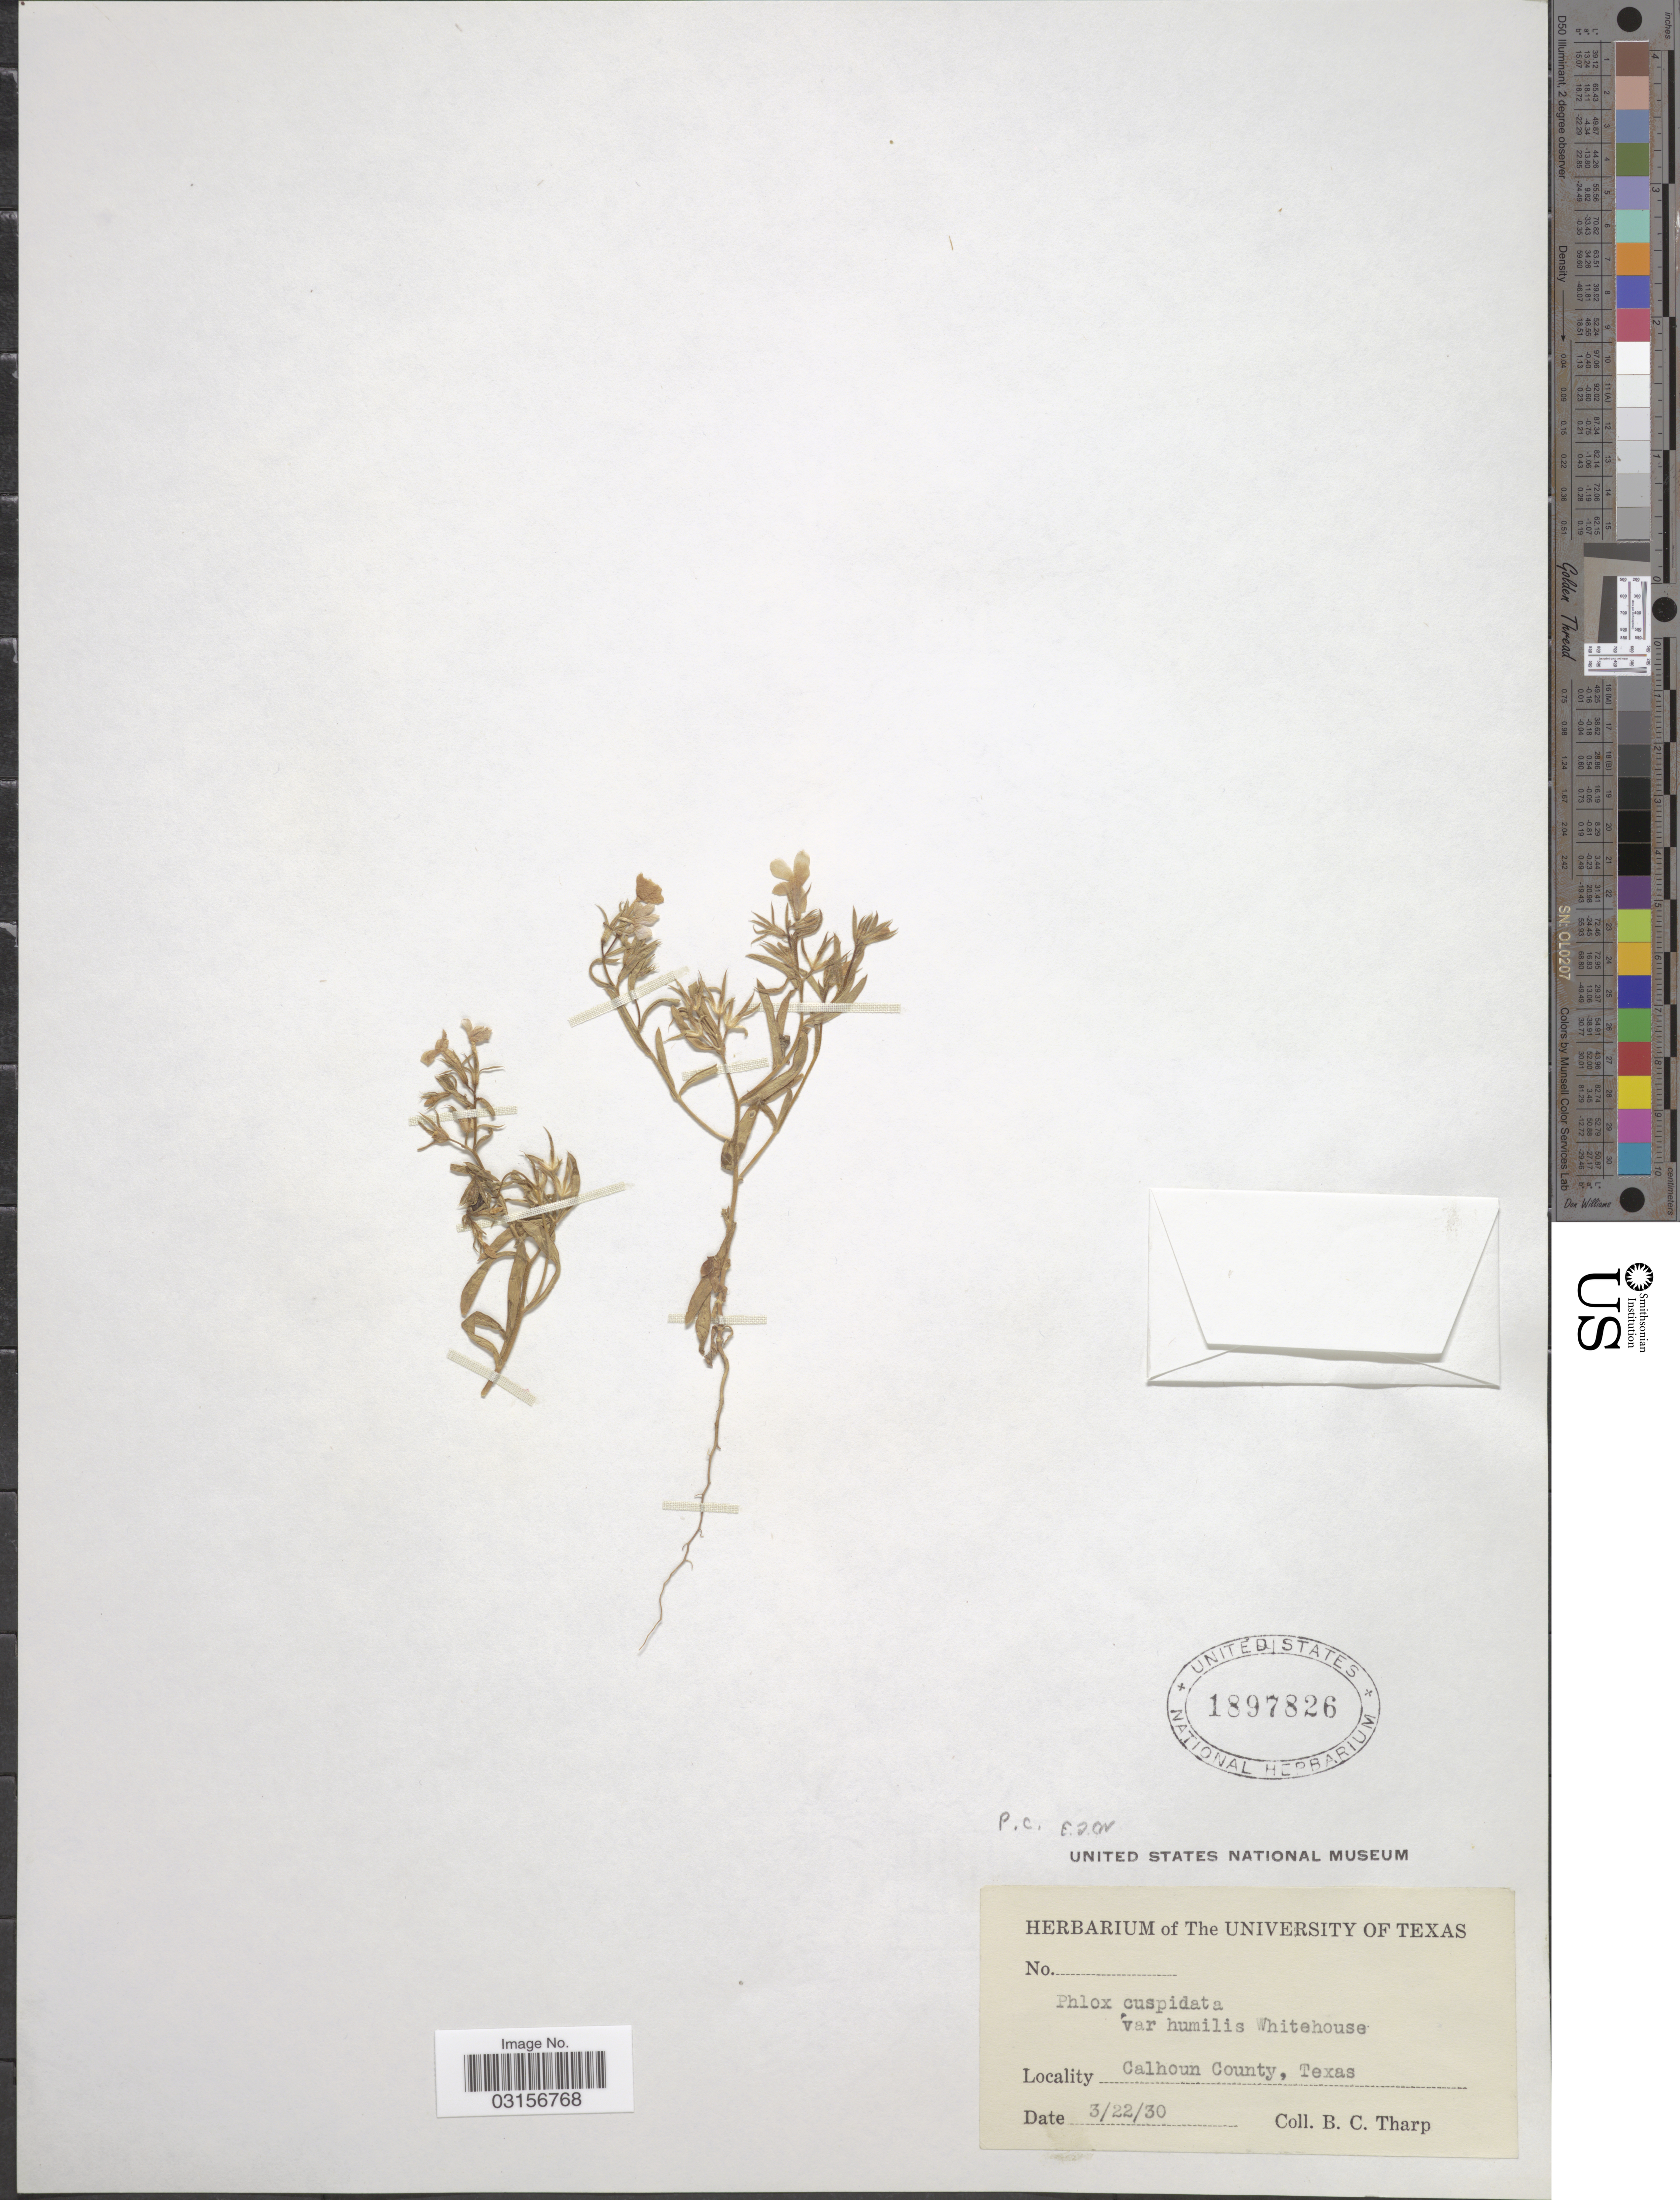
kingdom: Plantae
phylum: Tracheophyta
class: Magnoliopsida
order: Ericales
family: Polemoniaceae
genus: Phlox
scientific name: Phlox cuspidata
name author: Scheele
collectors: B. C. Tharp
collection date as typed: Transcribed d/m/y: 22/3/30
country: United States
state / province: Texas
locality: Calhoun County, Texas.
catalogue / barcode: US 1897826